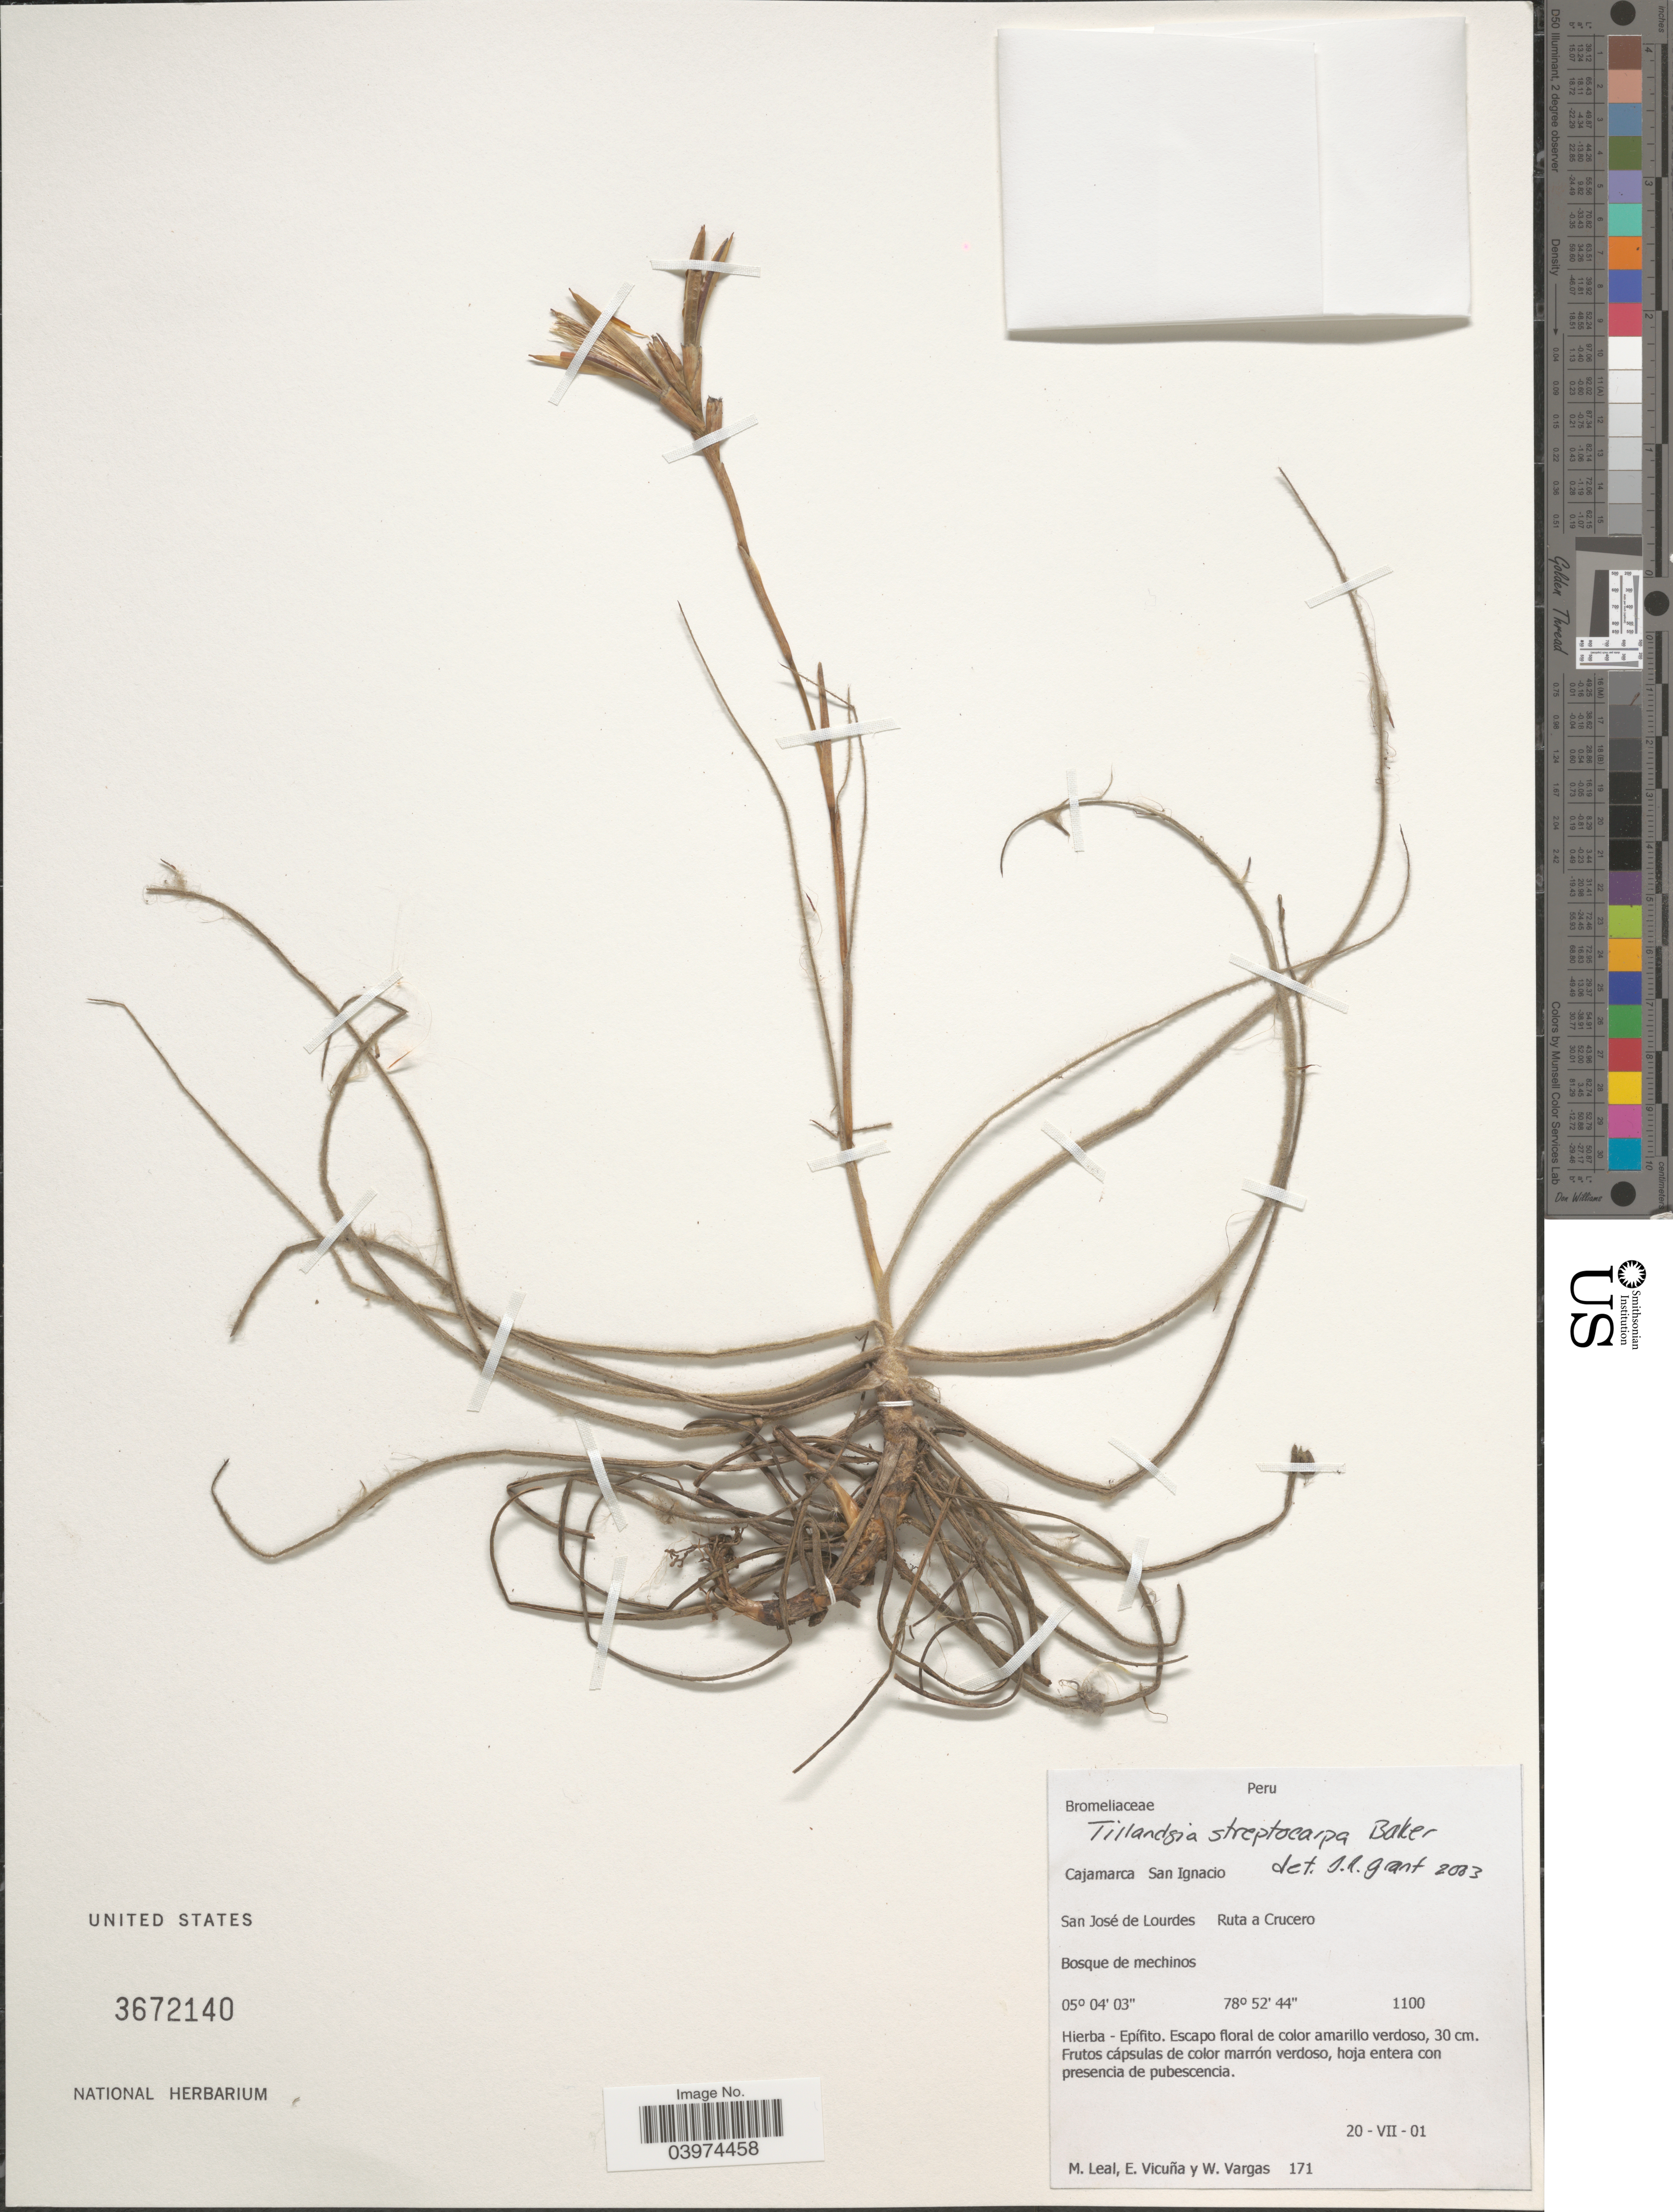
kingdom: Plantae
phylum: Tracheophyta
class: Liliopsida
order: Poales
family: Bromeliaceae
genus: Tillandsia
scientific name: Tillandsia streptocarpa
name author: Baker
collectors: M. E. Leal, E. Vicuña & W. Vargas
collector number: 171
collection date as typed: Transcribed d/m/y: 20/7/1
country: Peru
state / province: Cajamarca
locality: San Ignacio. San José de Lourdes. Ruta a Crucero.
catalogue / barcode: US 3672140